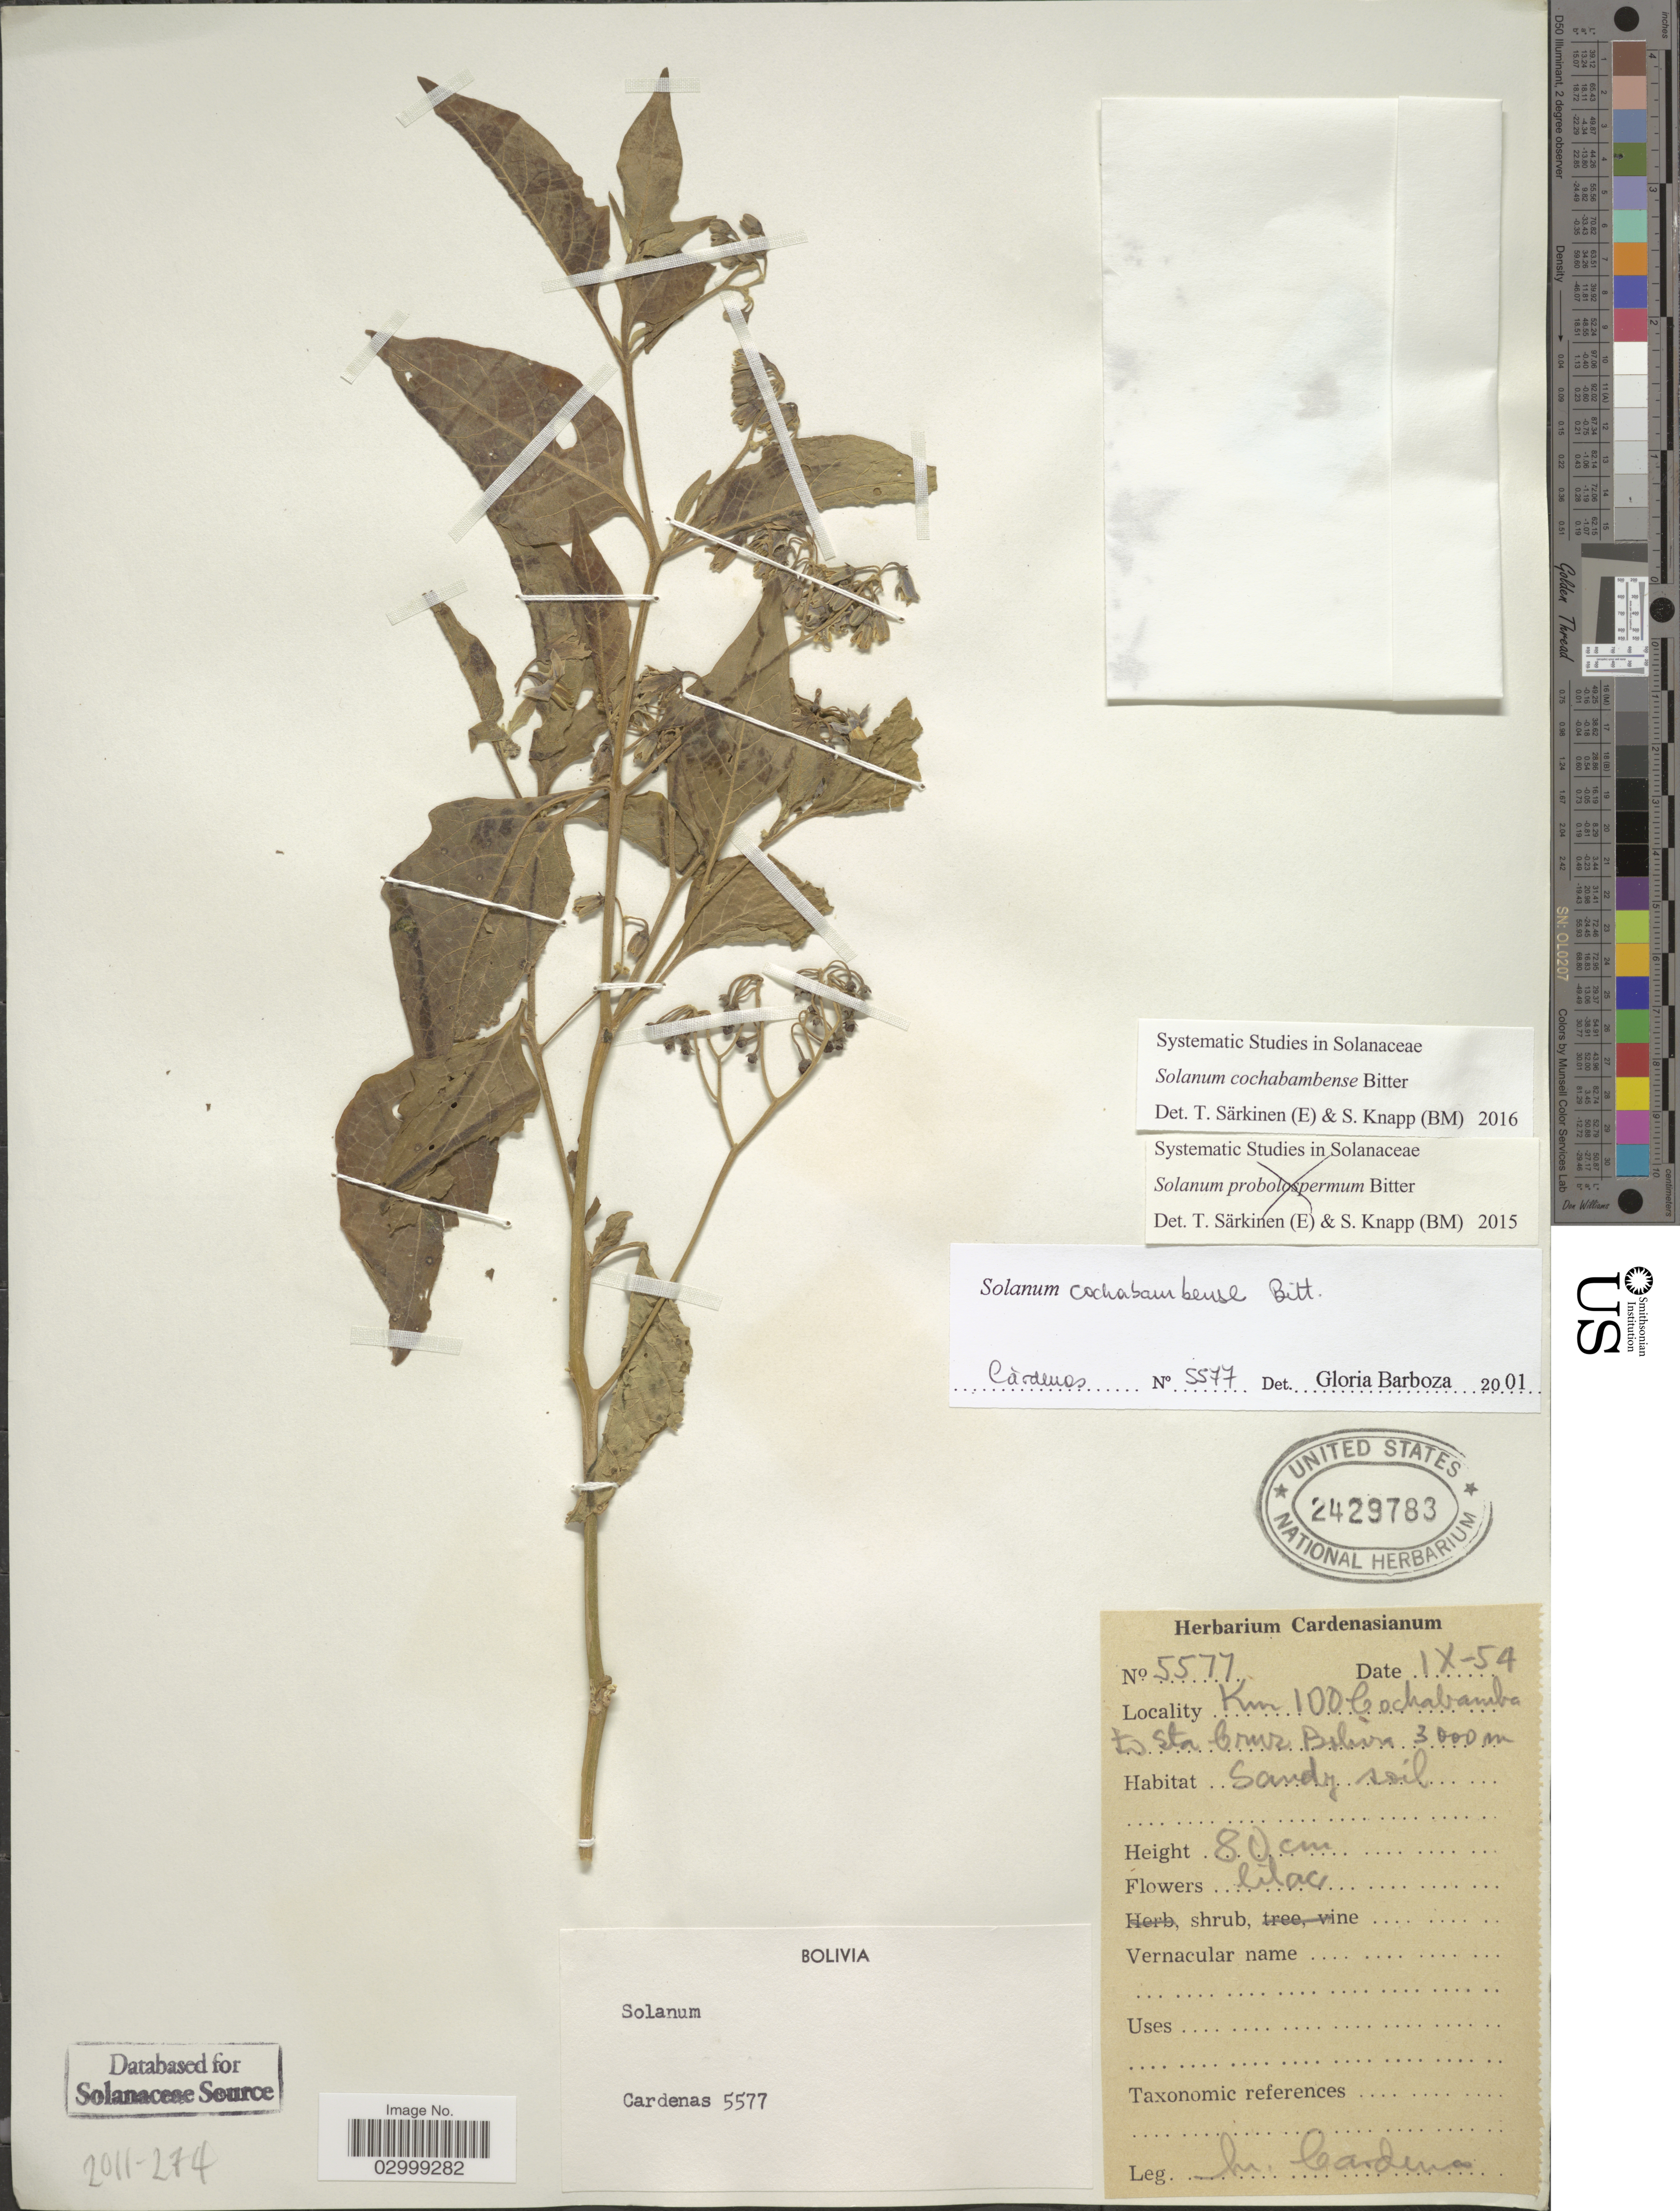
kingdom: Plantae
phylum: Tracheophyta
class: Magnoliopsida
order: Solanales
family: Solanaceae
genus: Solanum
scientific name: Solanum cochabambense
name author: Bitter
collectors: M. Cárdenas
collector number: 5577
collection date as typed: Transcribed d/m/y: /9/54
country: Bolivia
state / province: Cochabamba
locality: Km 100, Cochabamba to Sta Cruz.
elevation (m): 3000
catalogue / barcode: US 2429783